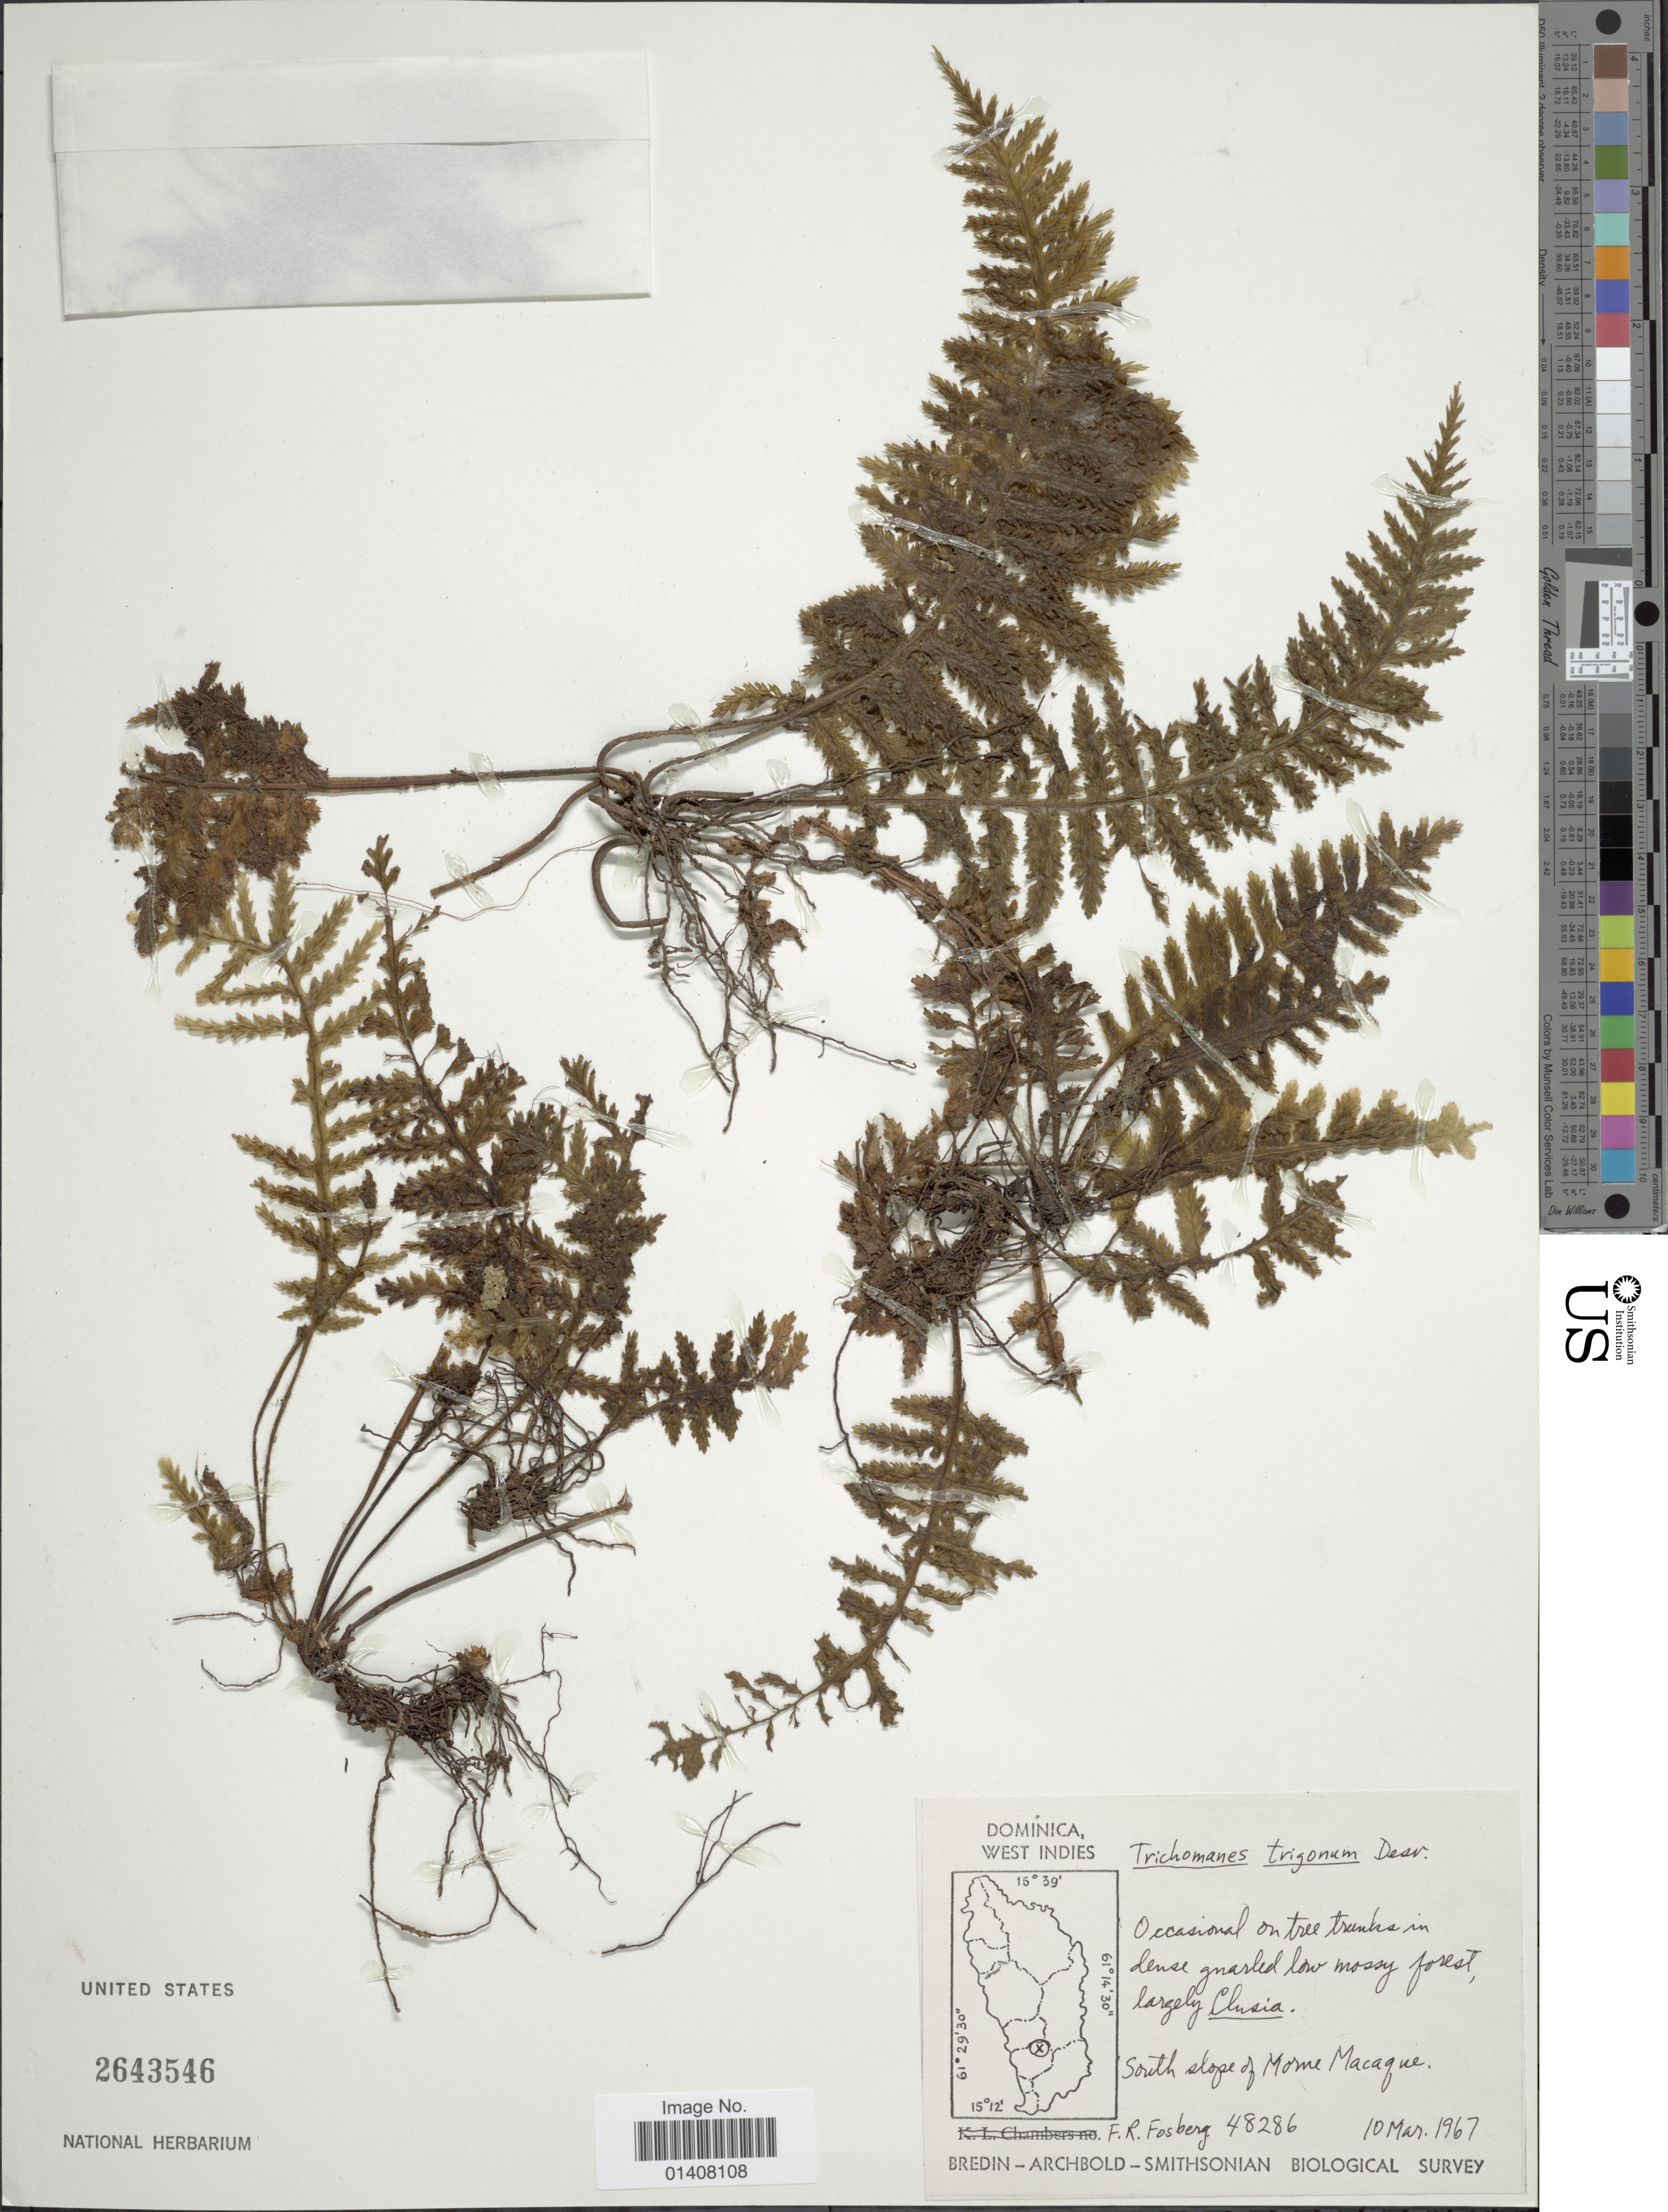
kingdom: Plantae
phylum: Tracheophyta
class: Polypodiopsida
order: Hymenophyllales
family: Hymenophyllaceae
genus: Trichomanes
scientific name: Trichomanes trigonum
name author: Desv.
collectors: F. R. Fosberg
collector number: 48286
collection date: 1967-03-10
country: Dominica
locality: Dominica, West Indies, occasional on tree trunks in dense, South slope of Mome Macague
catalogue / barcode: US 2643546